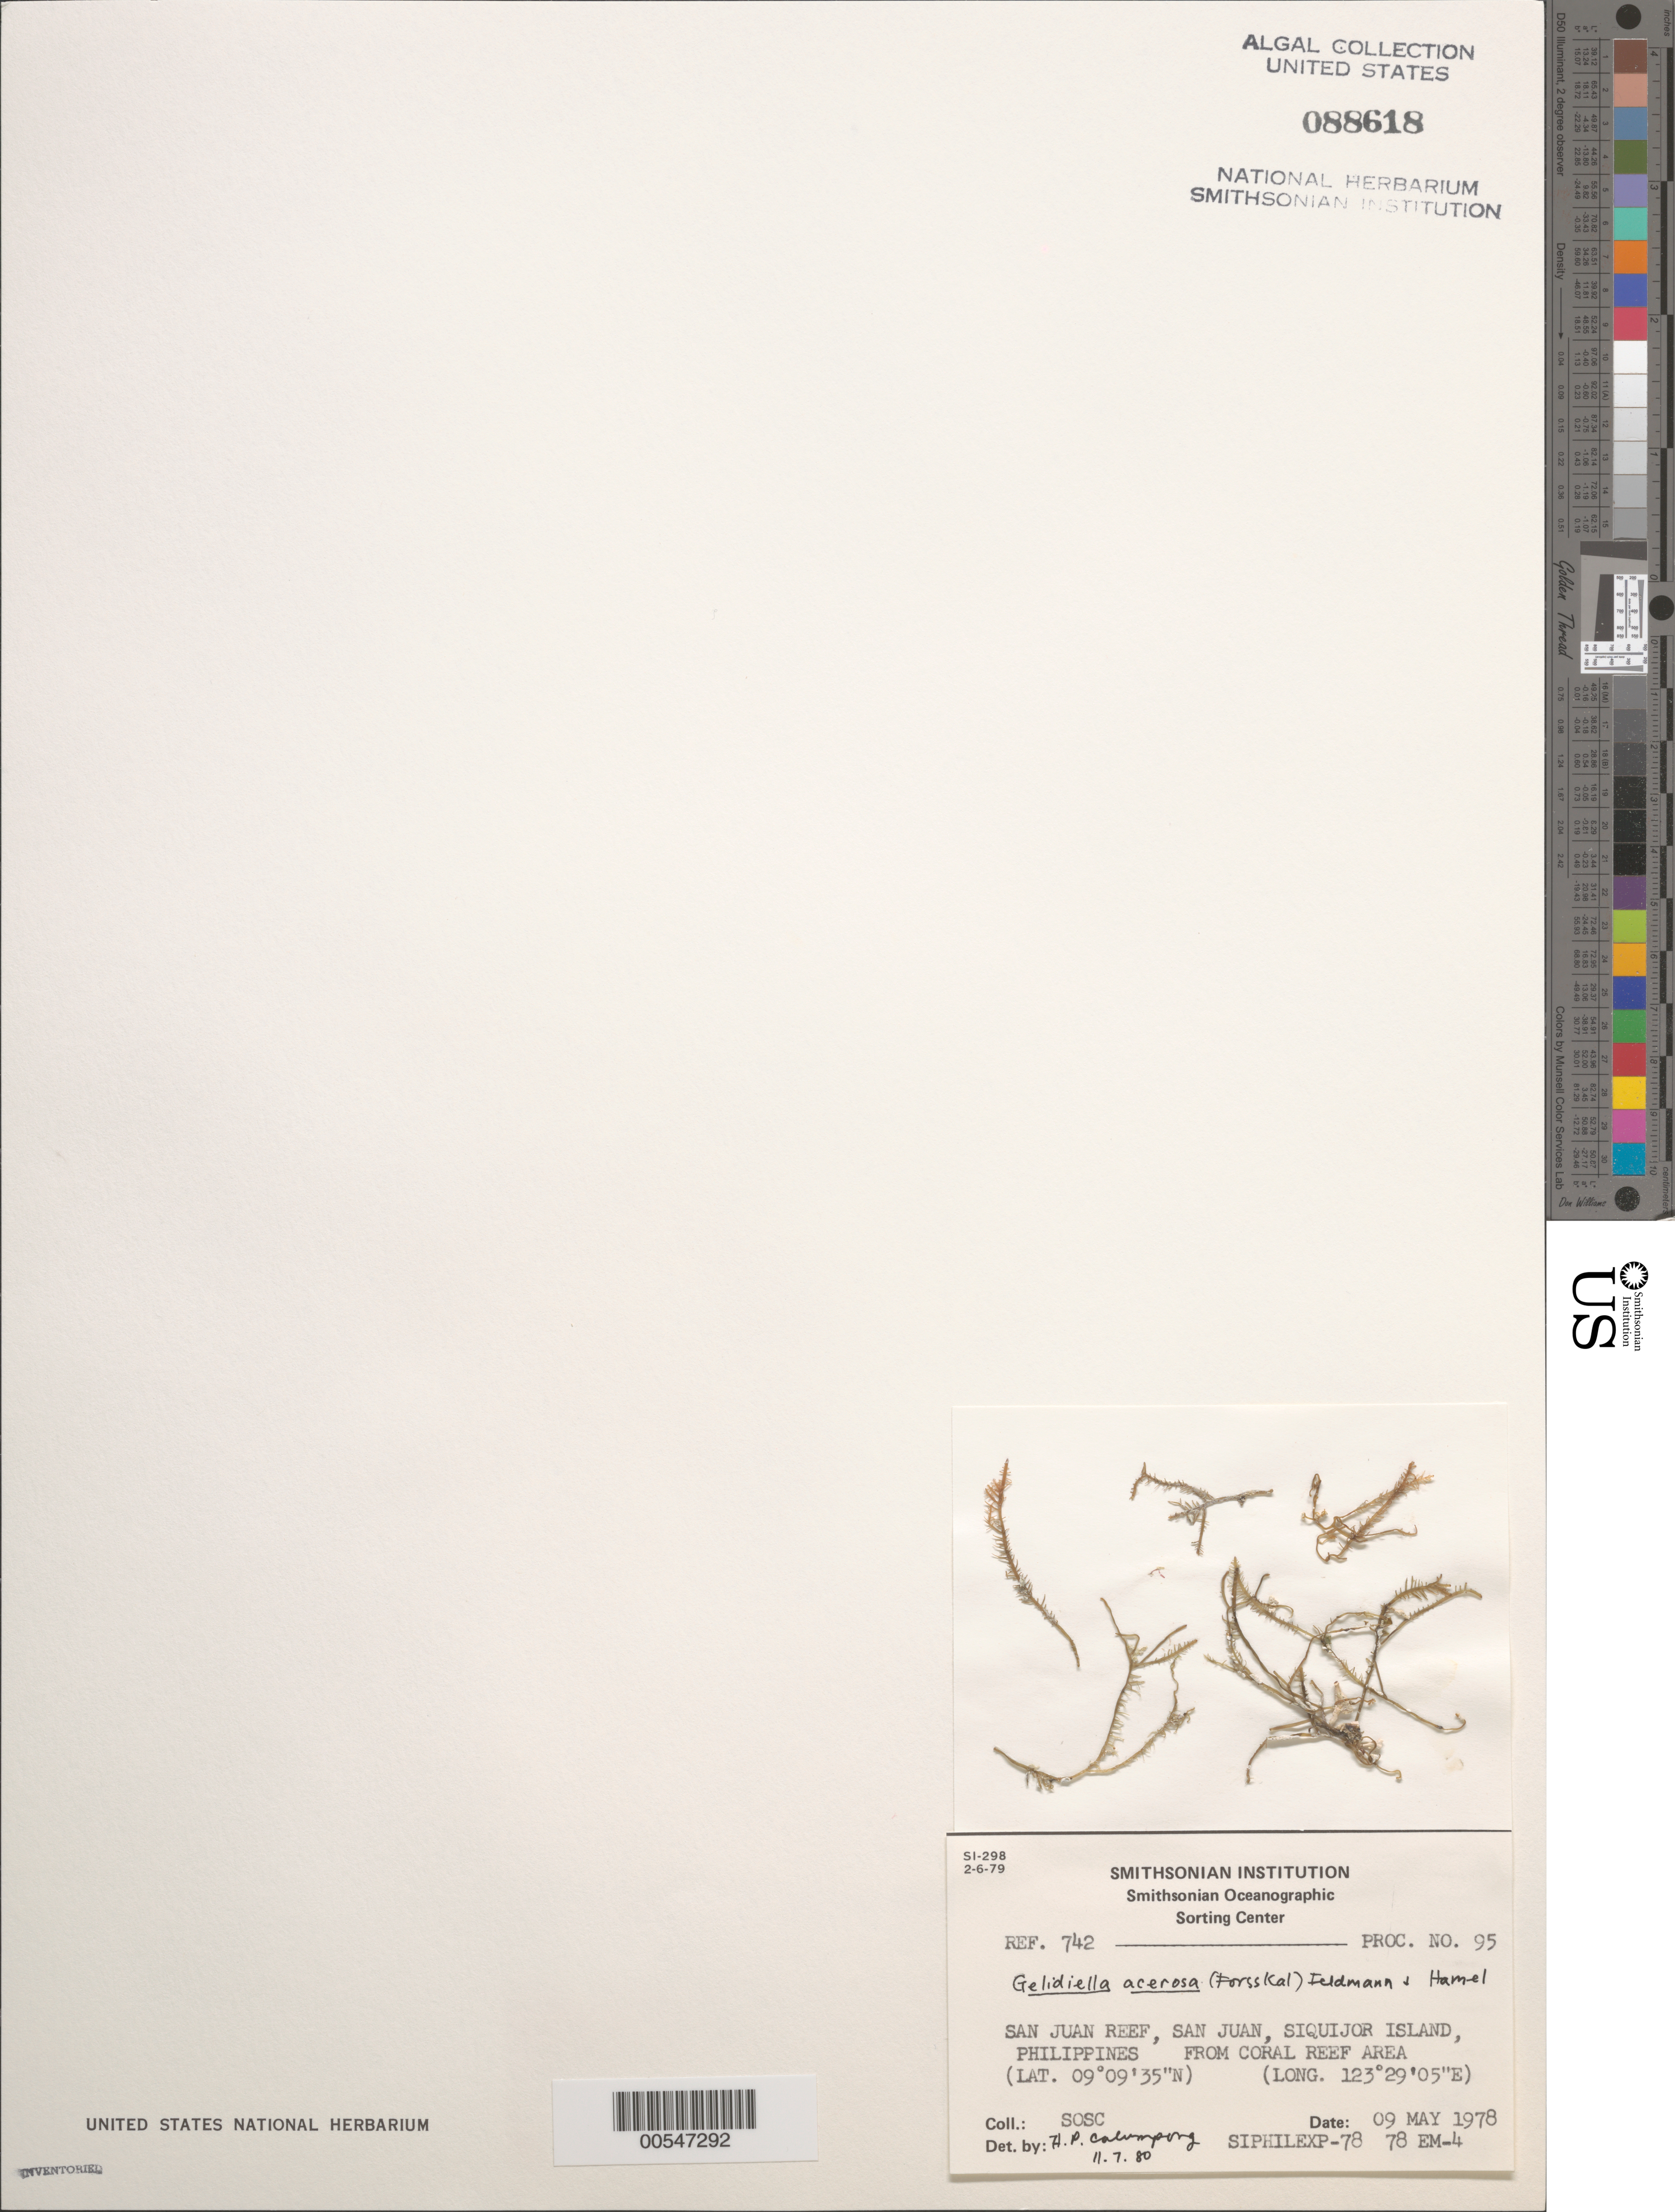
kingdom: Plantae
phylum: Rhodophyta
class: Florideophyceae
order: Gelidiales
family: Gelidiellaceae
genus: Gelidiella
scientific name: Gelidiella acerosa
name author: (Forssk.) Feldmann & G. Hamel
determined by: Calumpong, H. P.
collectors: SOSC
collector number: Station 78 Em-4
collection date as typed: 09 May 1978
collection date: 1978-05-09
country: Philippines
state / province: Central Visayas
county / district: Siquijor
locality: Visayan. Siquijor island, san juan, san juan reef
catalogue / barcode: US 88618